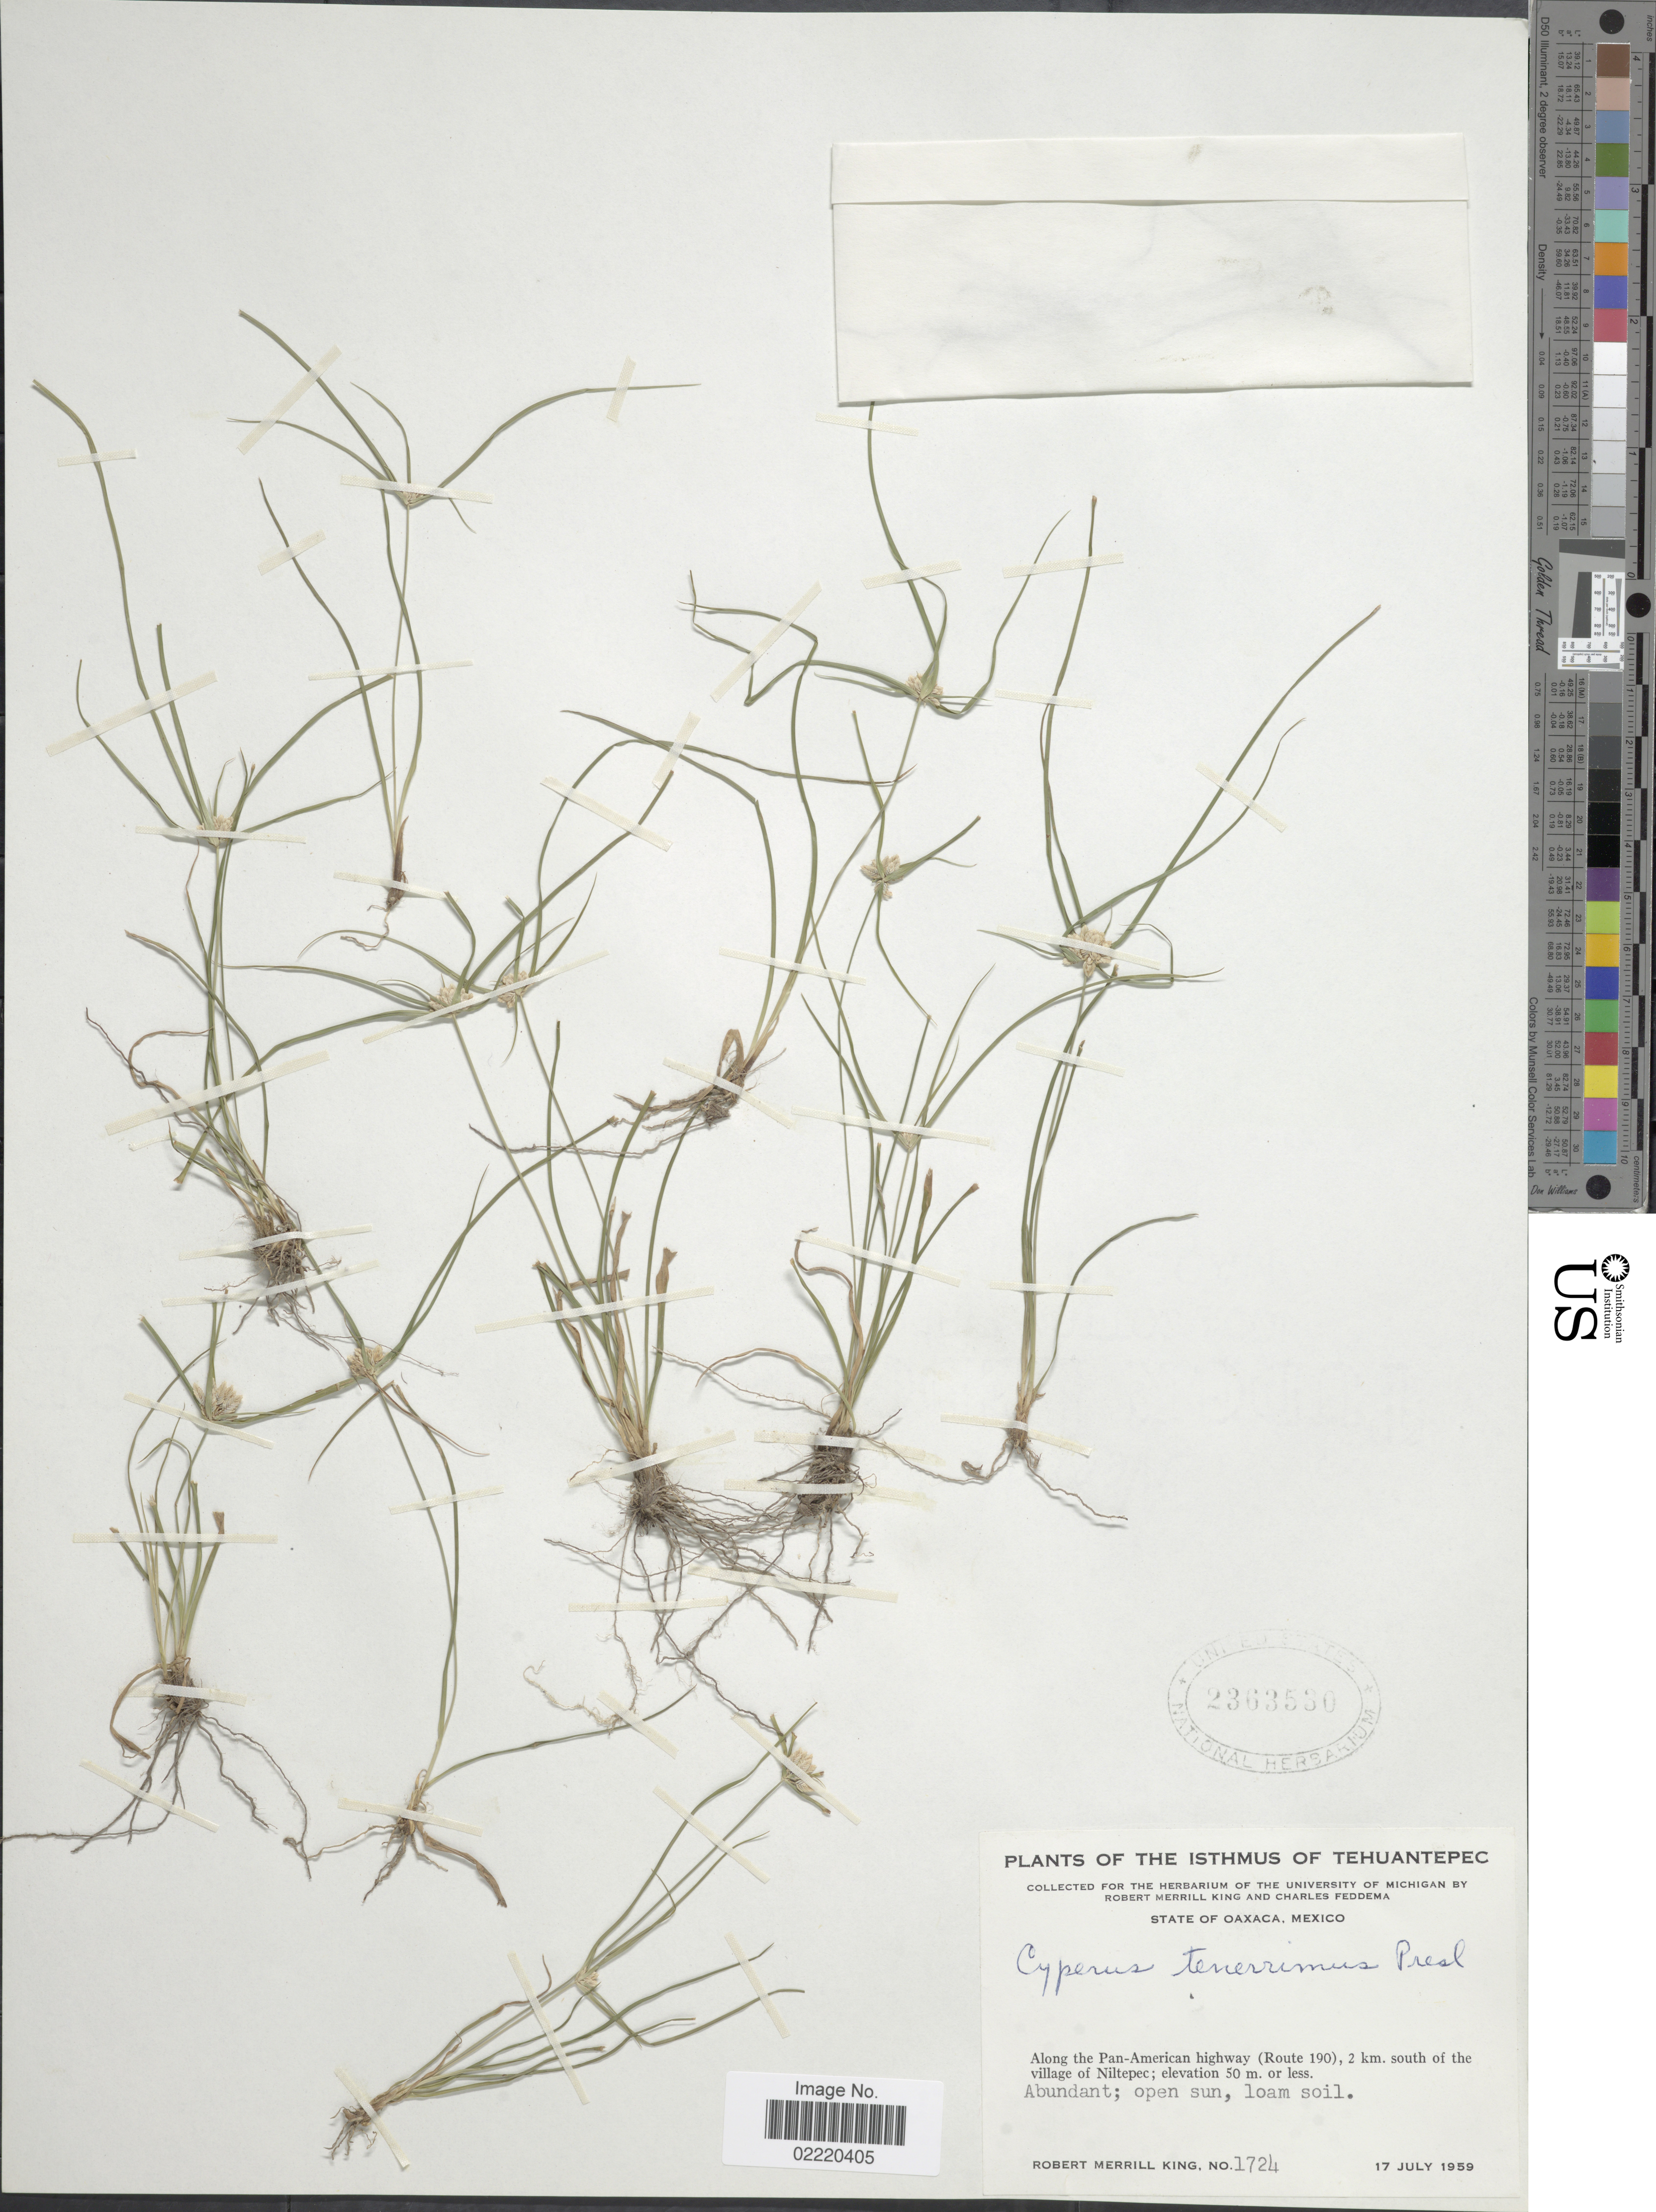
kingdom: Plantae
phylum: Tracheophyta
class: Liliopsida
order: Poales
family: Cyperaceae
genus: Cyperus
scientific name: Cyperus tenerrimus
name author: J. Presl & C. Presl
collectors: R. M. King & C. Feddema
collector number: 1724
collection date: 1959-07-17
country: Mexico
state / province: Oaxaca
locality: The Isthmus of Tehuantepec, Along the Pan-American highway (Route 190), 2 km. south of the village of Niltepec, open sun.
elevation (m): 50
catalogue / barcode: US 2363530